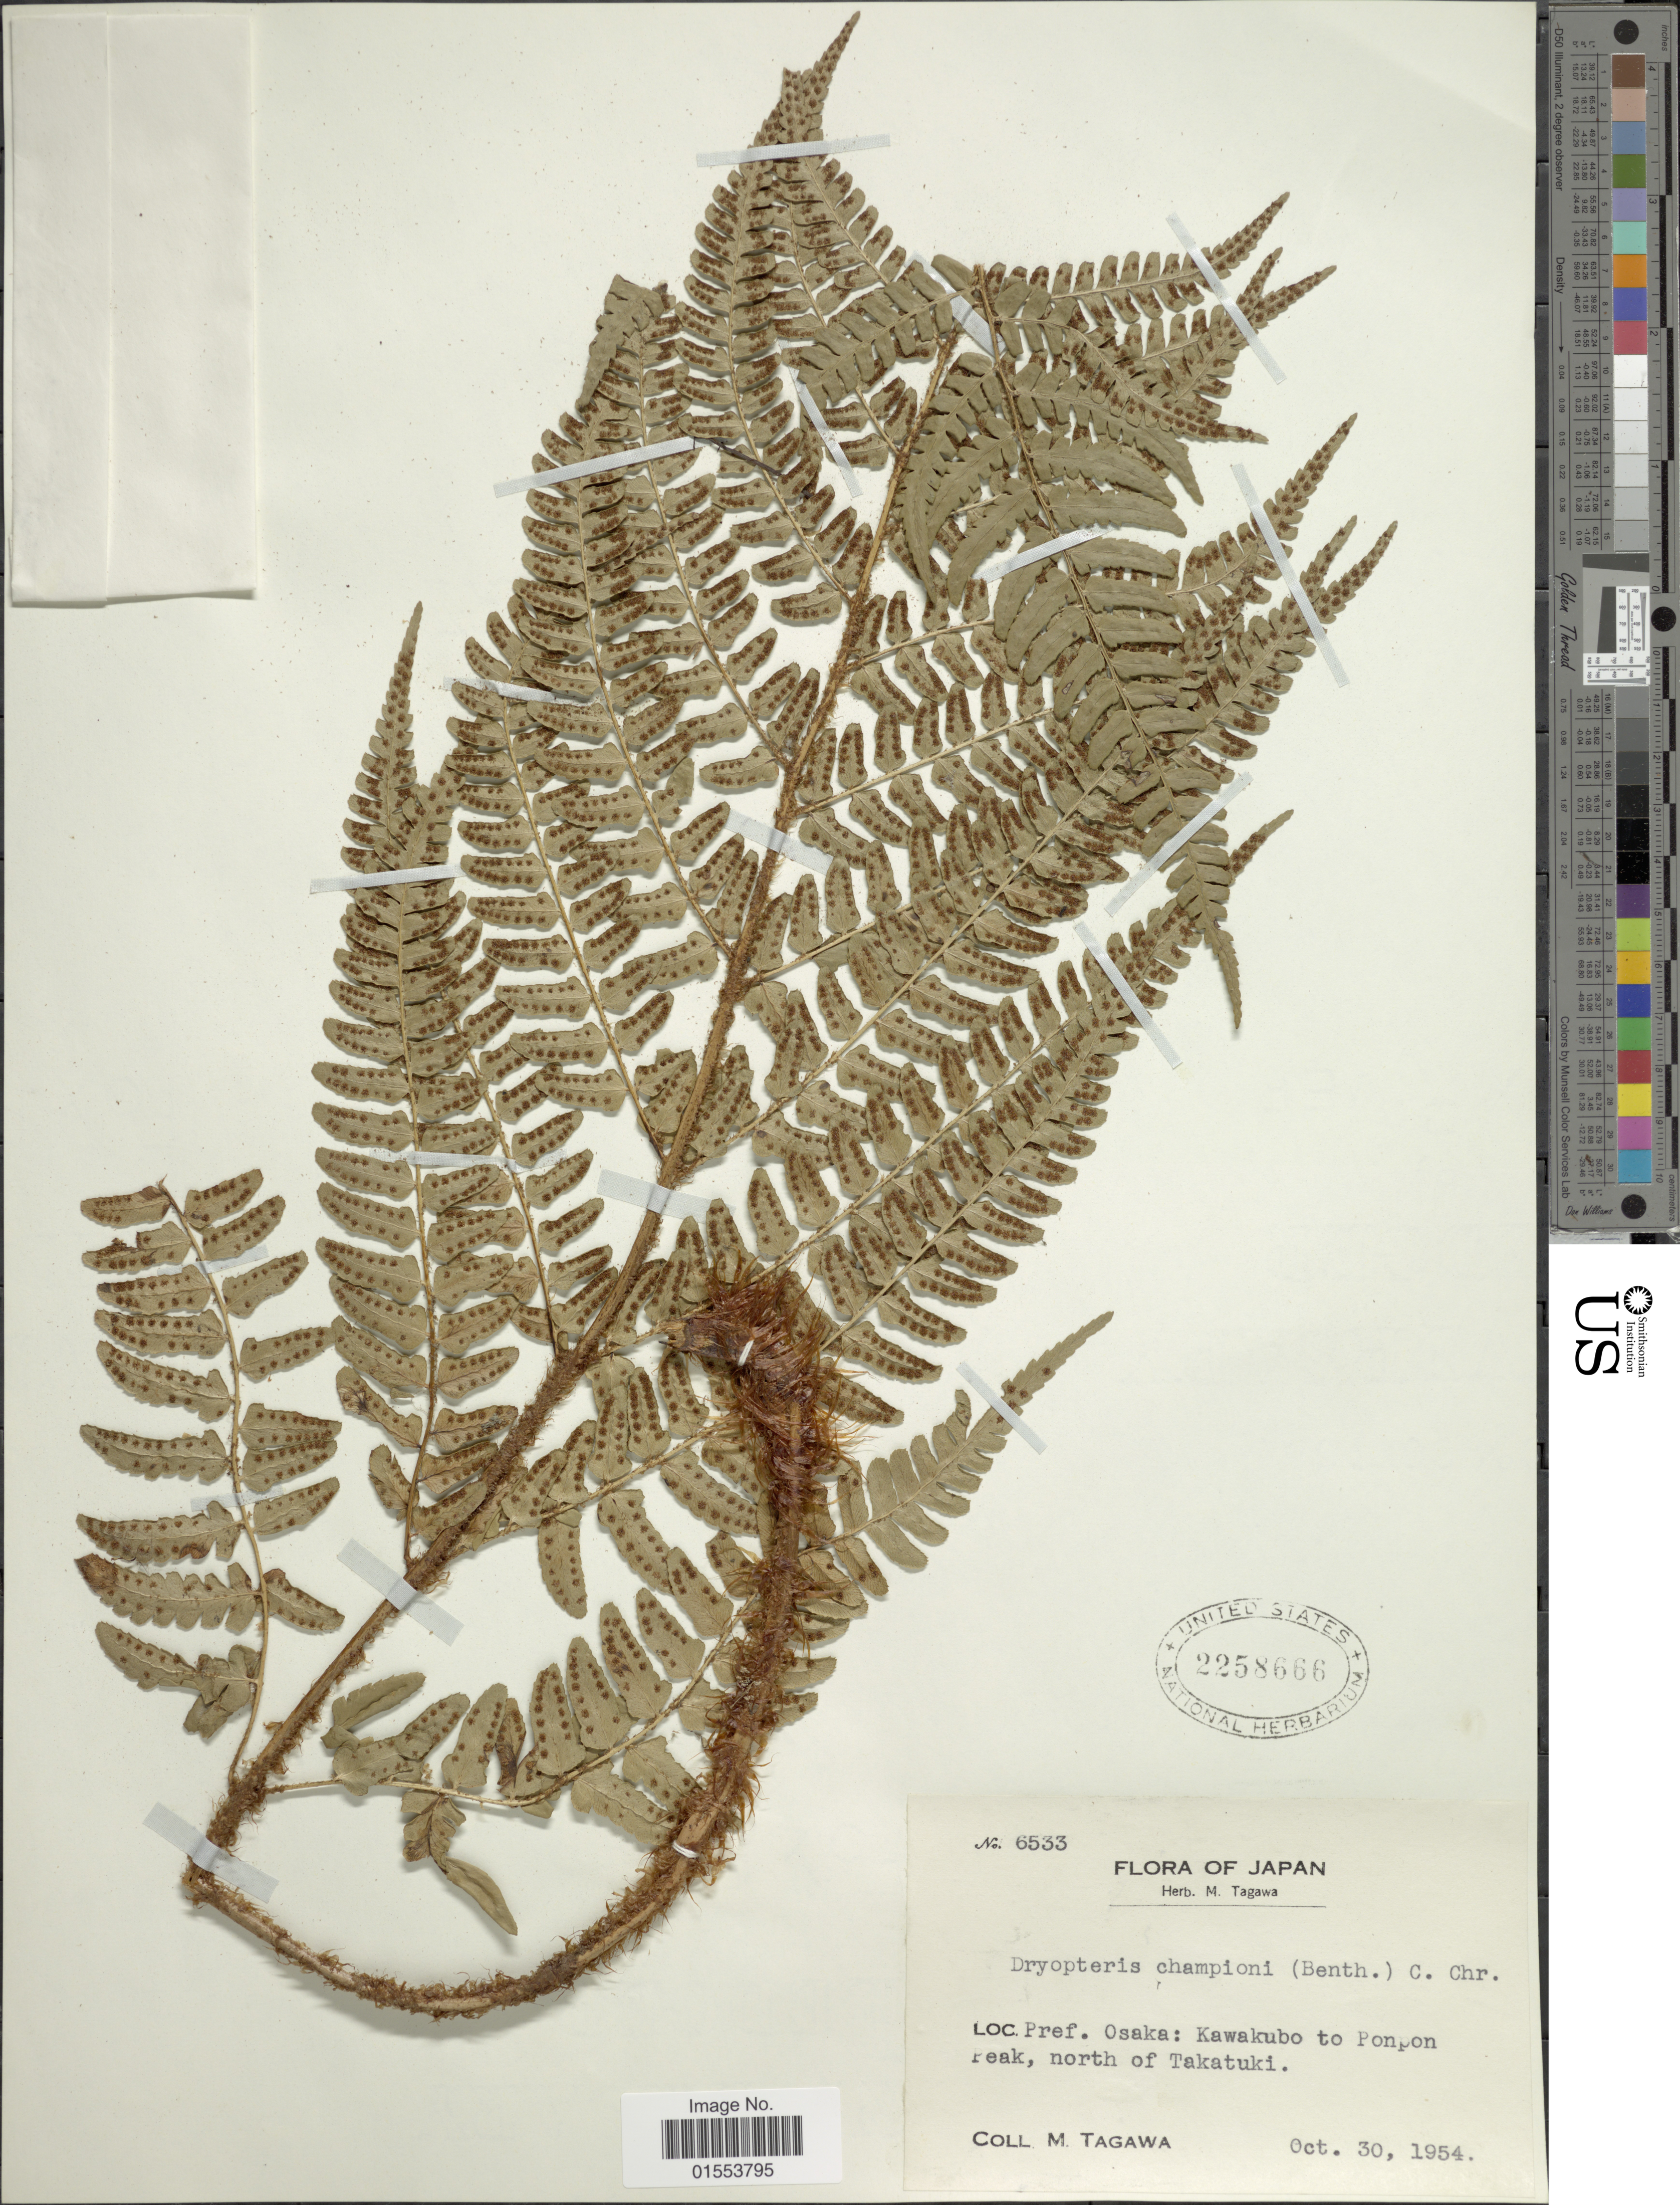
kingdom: Plantae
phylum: Tracheophyta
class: Polypodiopsida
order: Polypodiales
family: Dryopteridaceae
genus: Dryopteris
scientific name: Dryopteris championii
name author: (Benth.) C. Chr.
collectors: M. Tagawa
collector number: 6533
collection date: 1954-10-30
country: Japan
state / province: Osaka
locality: Japan. Pref. Osaka: Kawakubo to Ponpon Peak, north of Takatuki.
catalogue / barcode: US 2258666